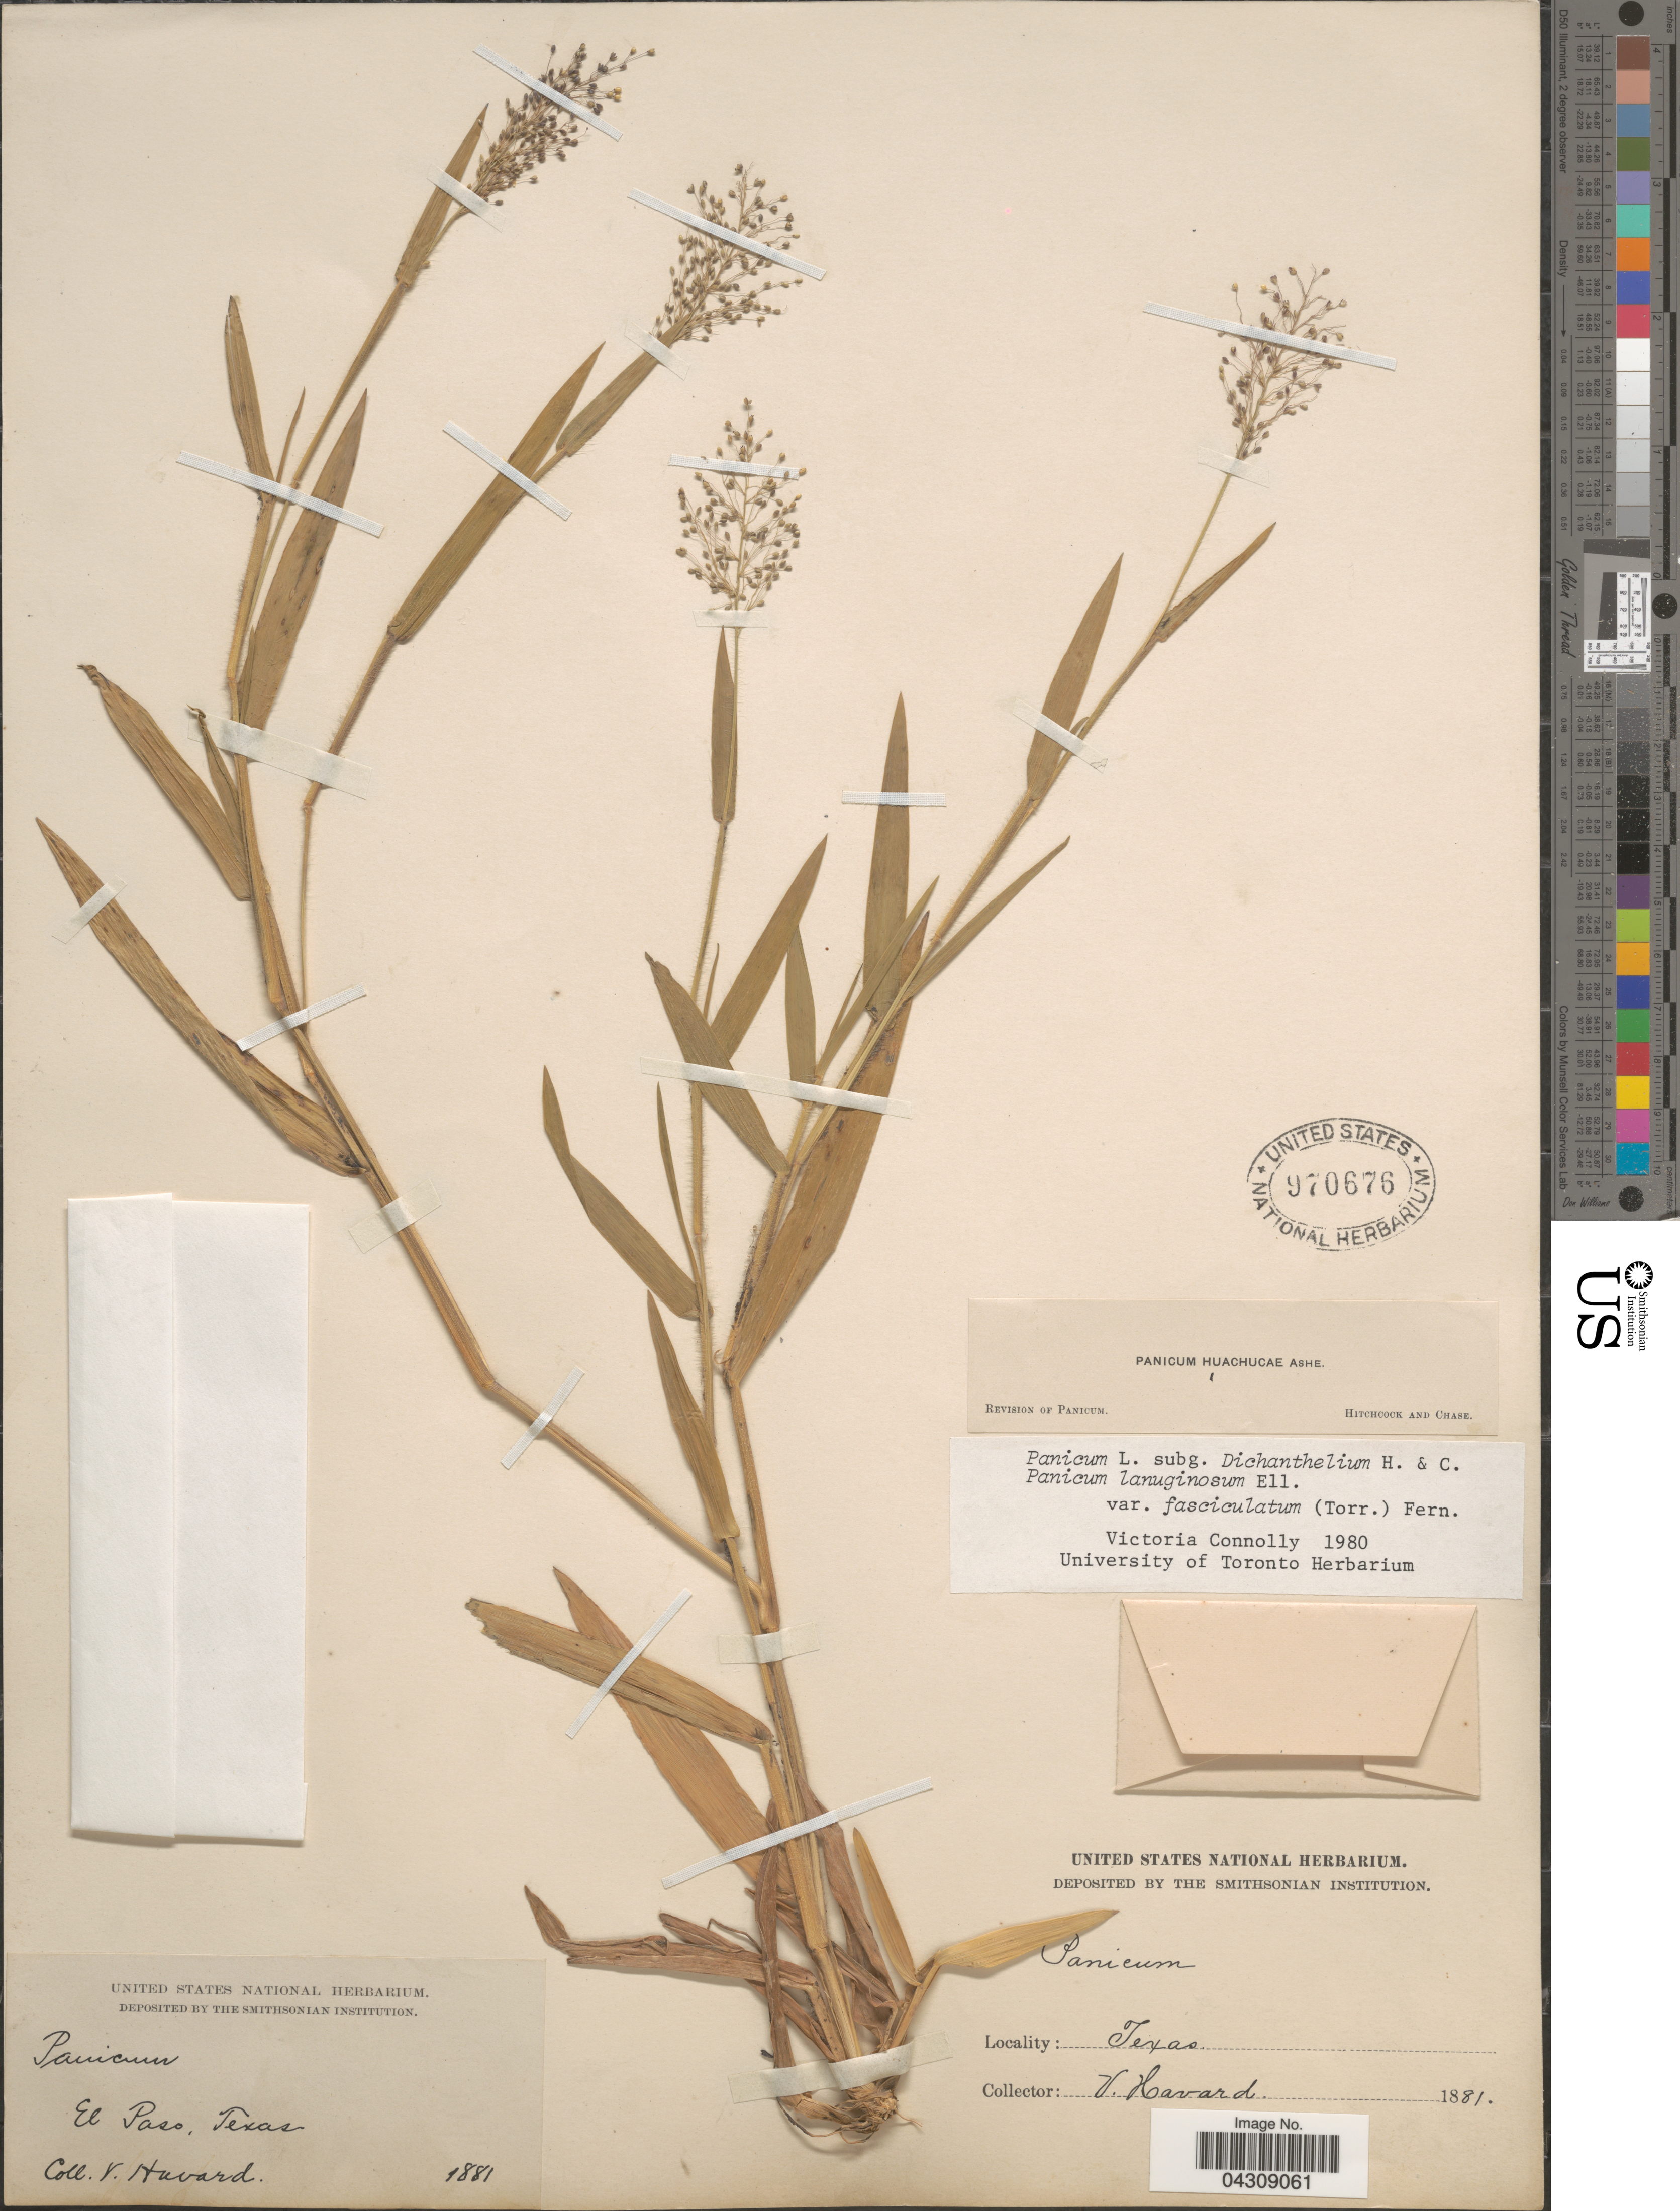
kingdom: Plantae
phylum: Tracheophyta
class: Liliopsida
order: Poales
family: Poaceae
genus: Dichanthelium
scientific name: Dichanthelium acuminatum var. acuminatum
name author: (Sw.) Gould & C.A. Clark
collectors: V. Havard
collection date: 1881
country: United States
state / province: Texas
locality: El Paso.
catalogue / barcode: US 970676